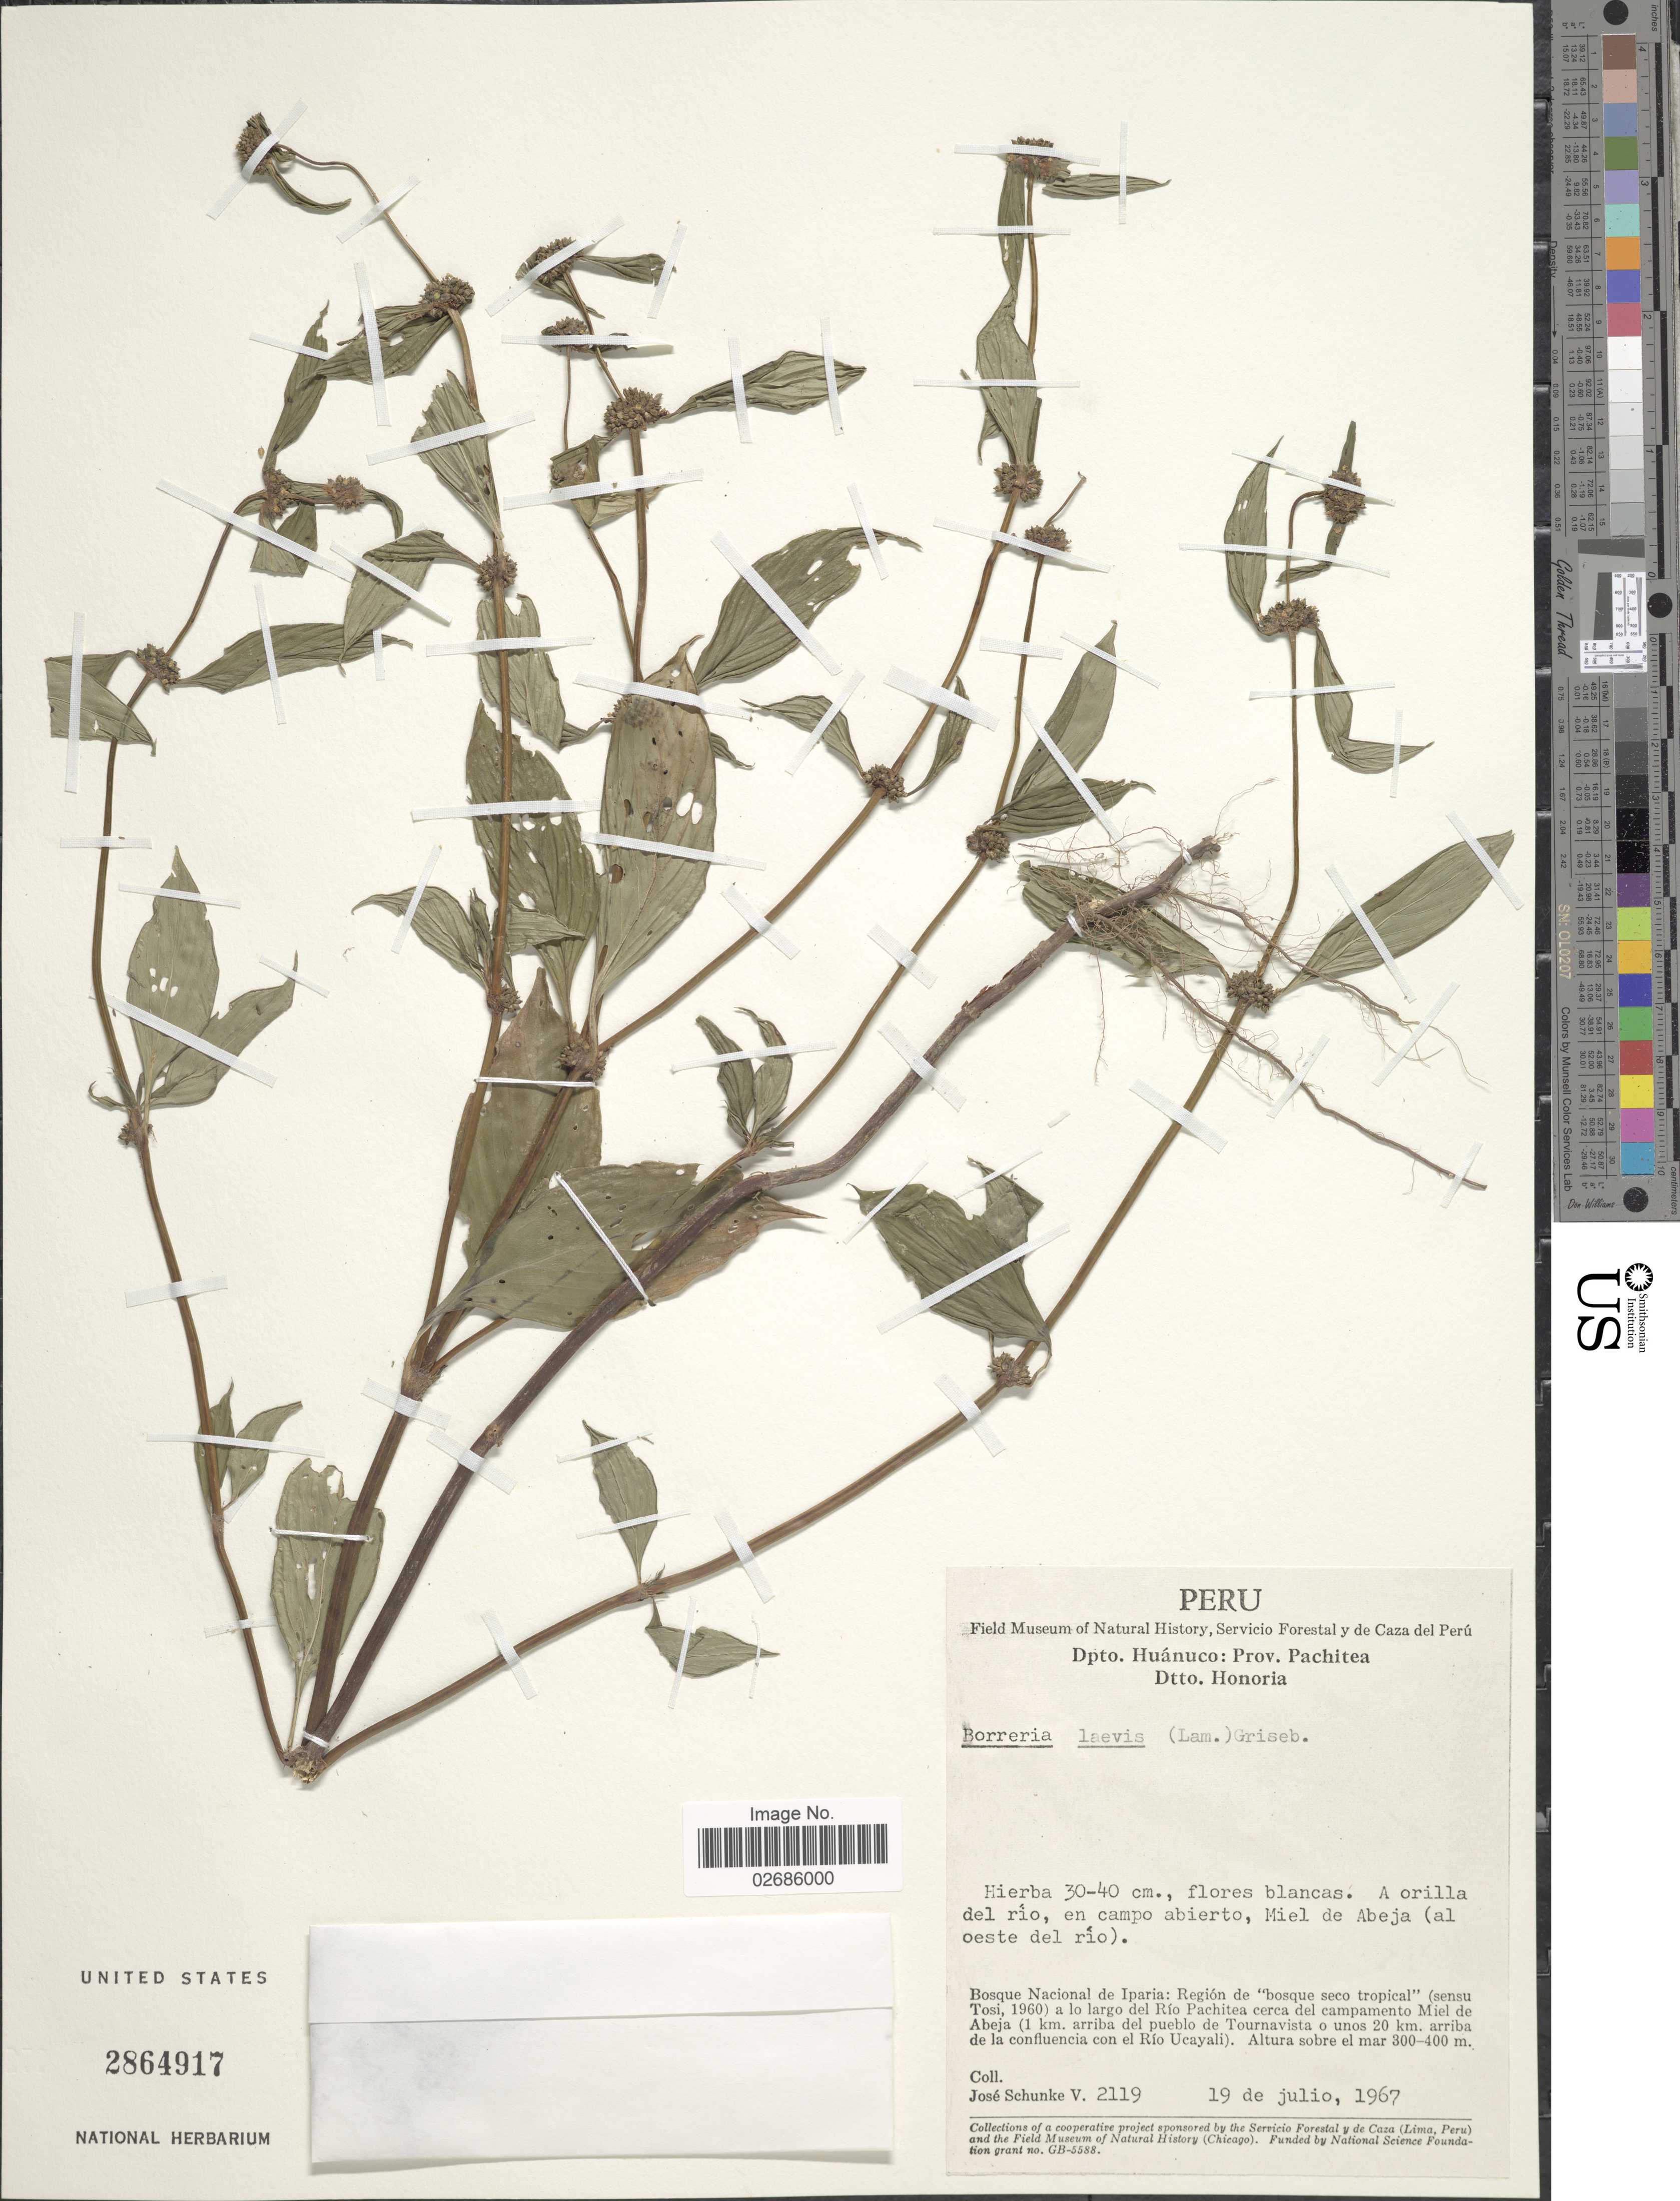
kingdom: Plantae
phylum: Tracheophyta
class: Magnoliopsida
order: Gentianales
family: Rubiaceae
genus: Borreria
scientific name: Borreria assurgens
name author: (Ruiz & Pav.) Griseb.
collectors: J. Schunke Vigo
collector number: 2119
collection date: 1967-07-19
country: Peru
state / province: Huánuco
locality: Dpto. Huánuco: Prov. Pachitea, Dtto Honoria, A orilla del río, en campo abierto, Miel de Abeja (al oeste del río). Bosque Nacional de Iparia: Región de 'bosque seco tropical' (sensu Tosi, 1960) a lo largo del Río Pachitea cerca del campamento Miel de Abeja (1 km arriba del pueblo de Tournavista o unos 20 km arriba de la confuencia con el Río Ucayali)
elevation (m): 300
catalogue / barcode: US 2864917